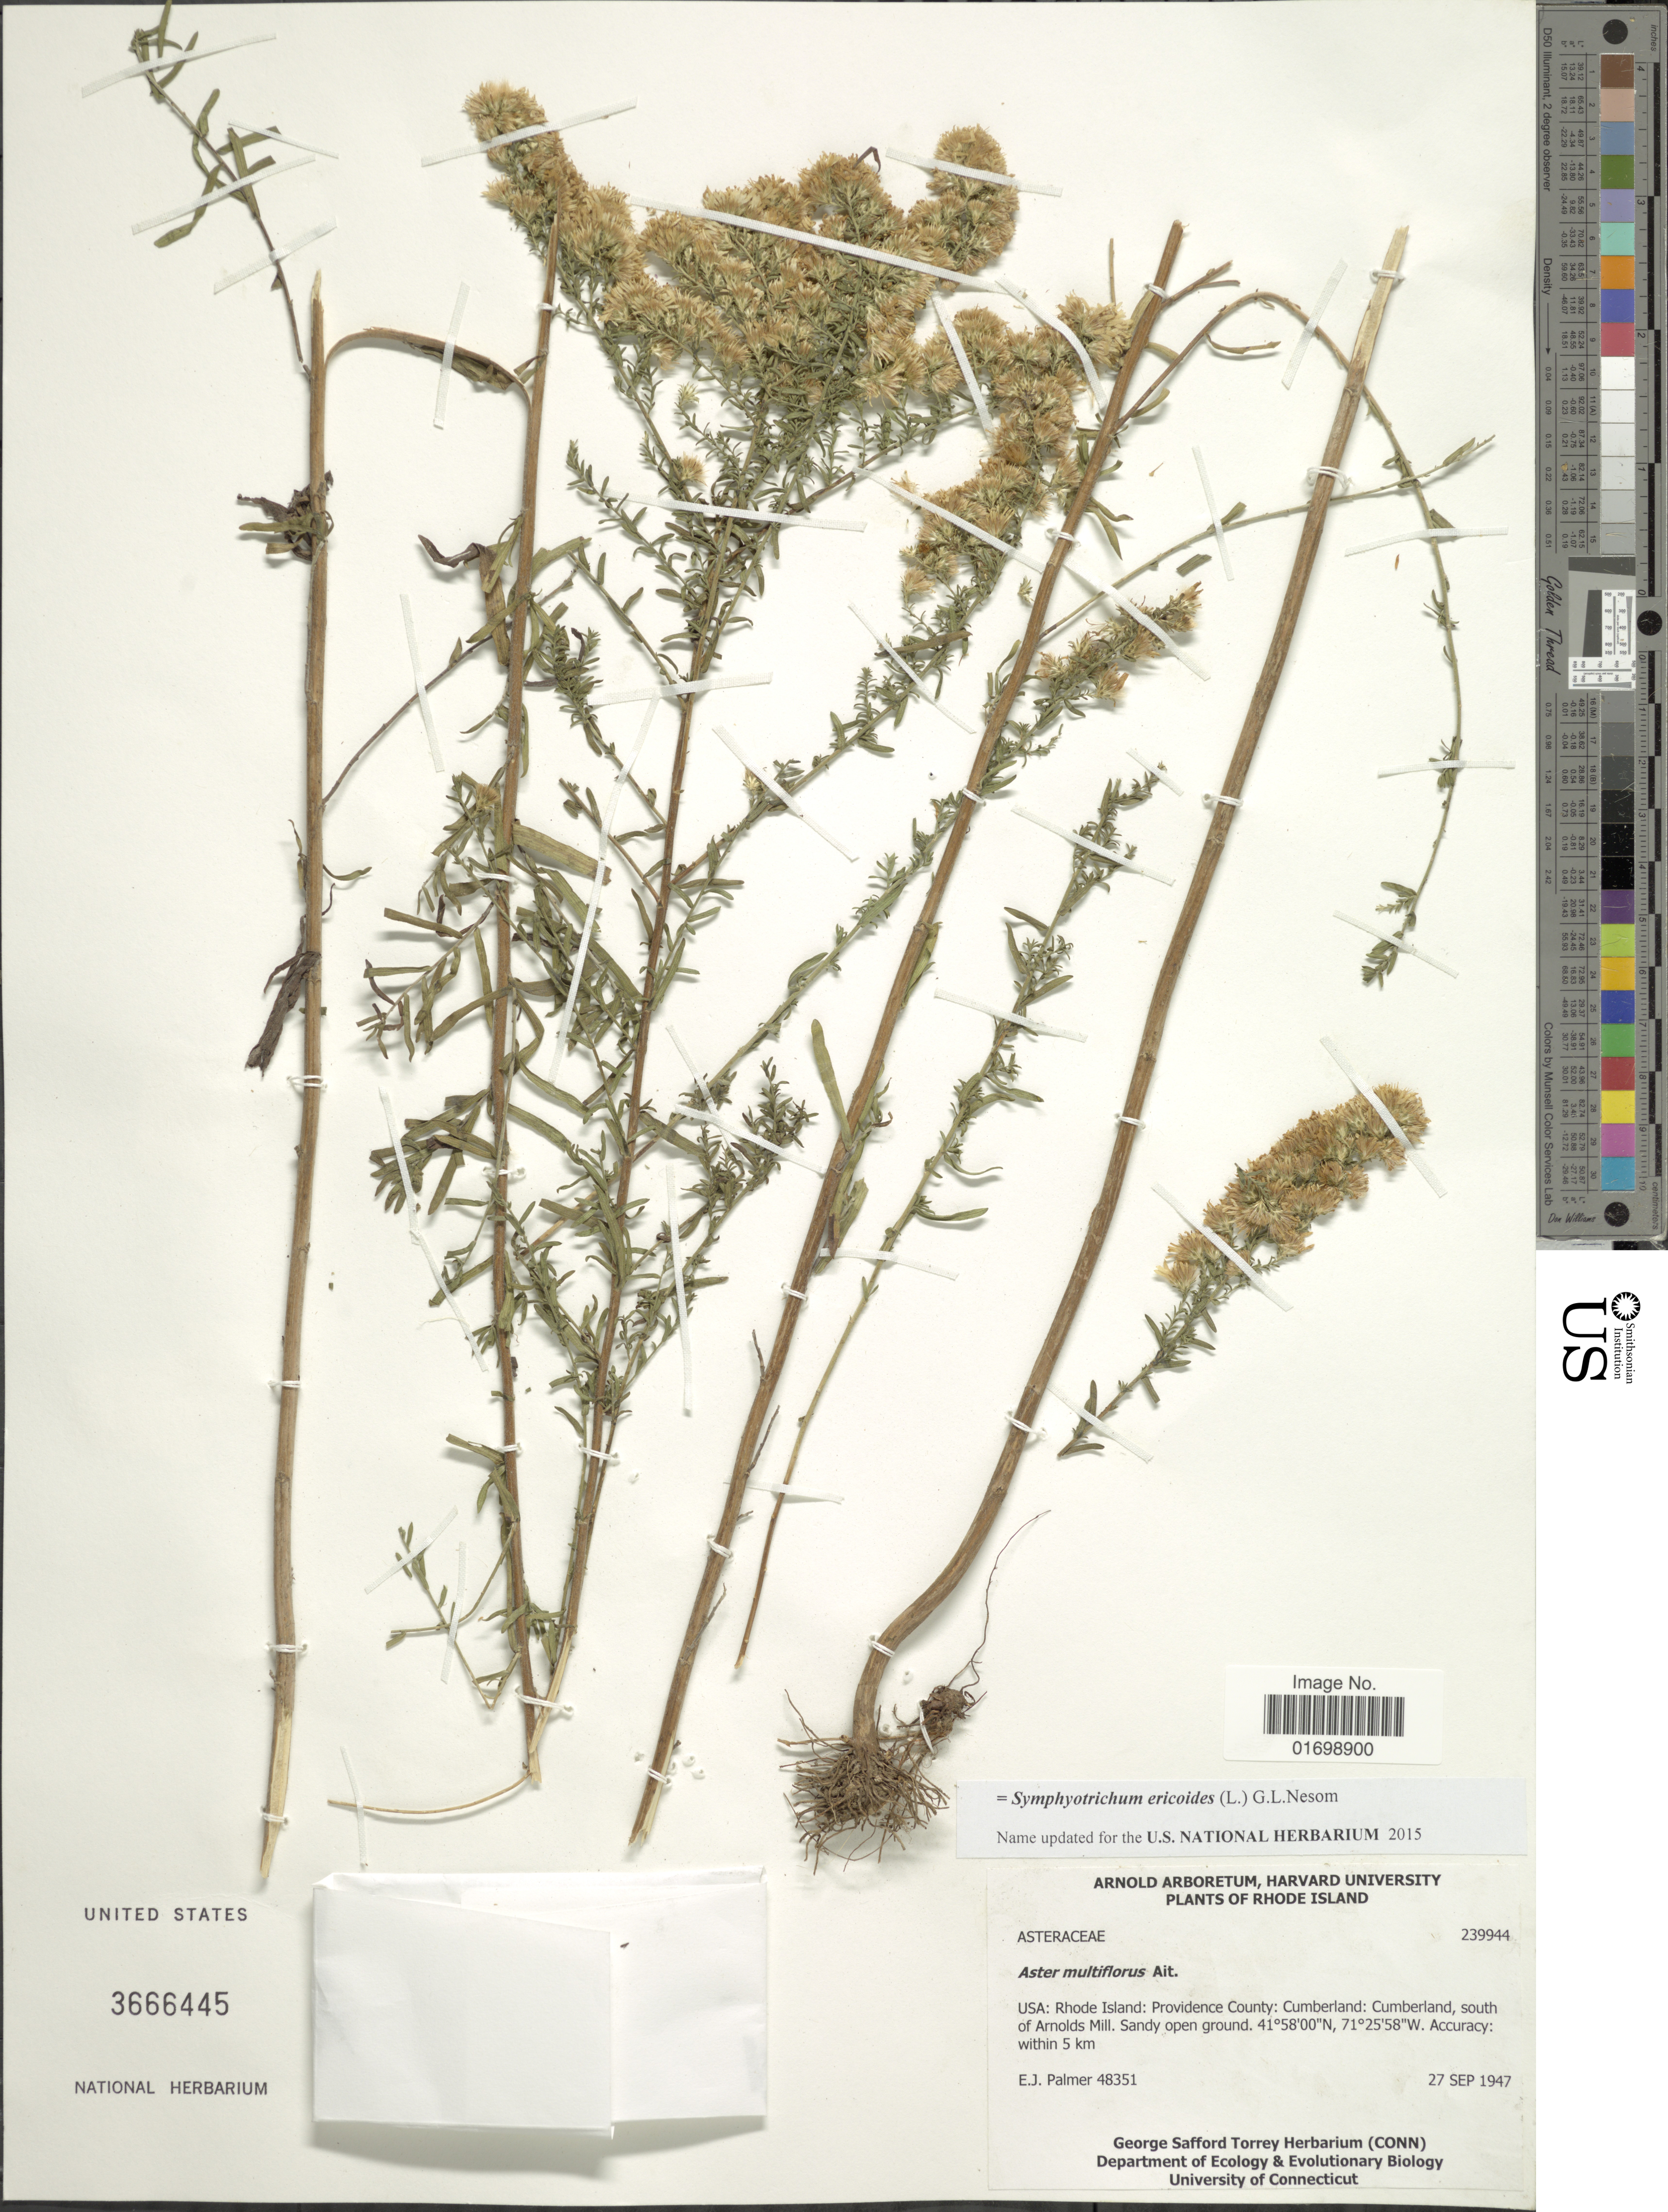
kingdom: Plantae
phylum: Tracheophyta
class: Magnoliopsida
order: Asterales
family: Asteraceae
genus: Symphyotrichum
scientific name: Symphyotrichum ericoides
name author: (L.) G.L. Nesom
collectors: E. J. Palmer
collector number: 48351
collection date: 1947-09-27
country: United States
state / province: Rhode Island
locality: Providence County: Cumberland: Cumberland, south of arnolds Mill, within 5 km.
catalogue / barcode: US 3666445